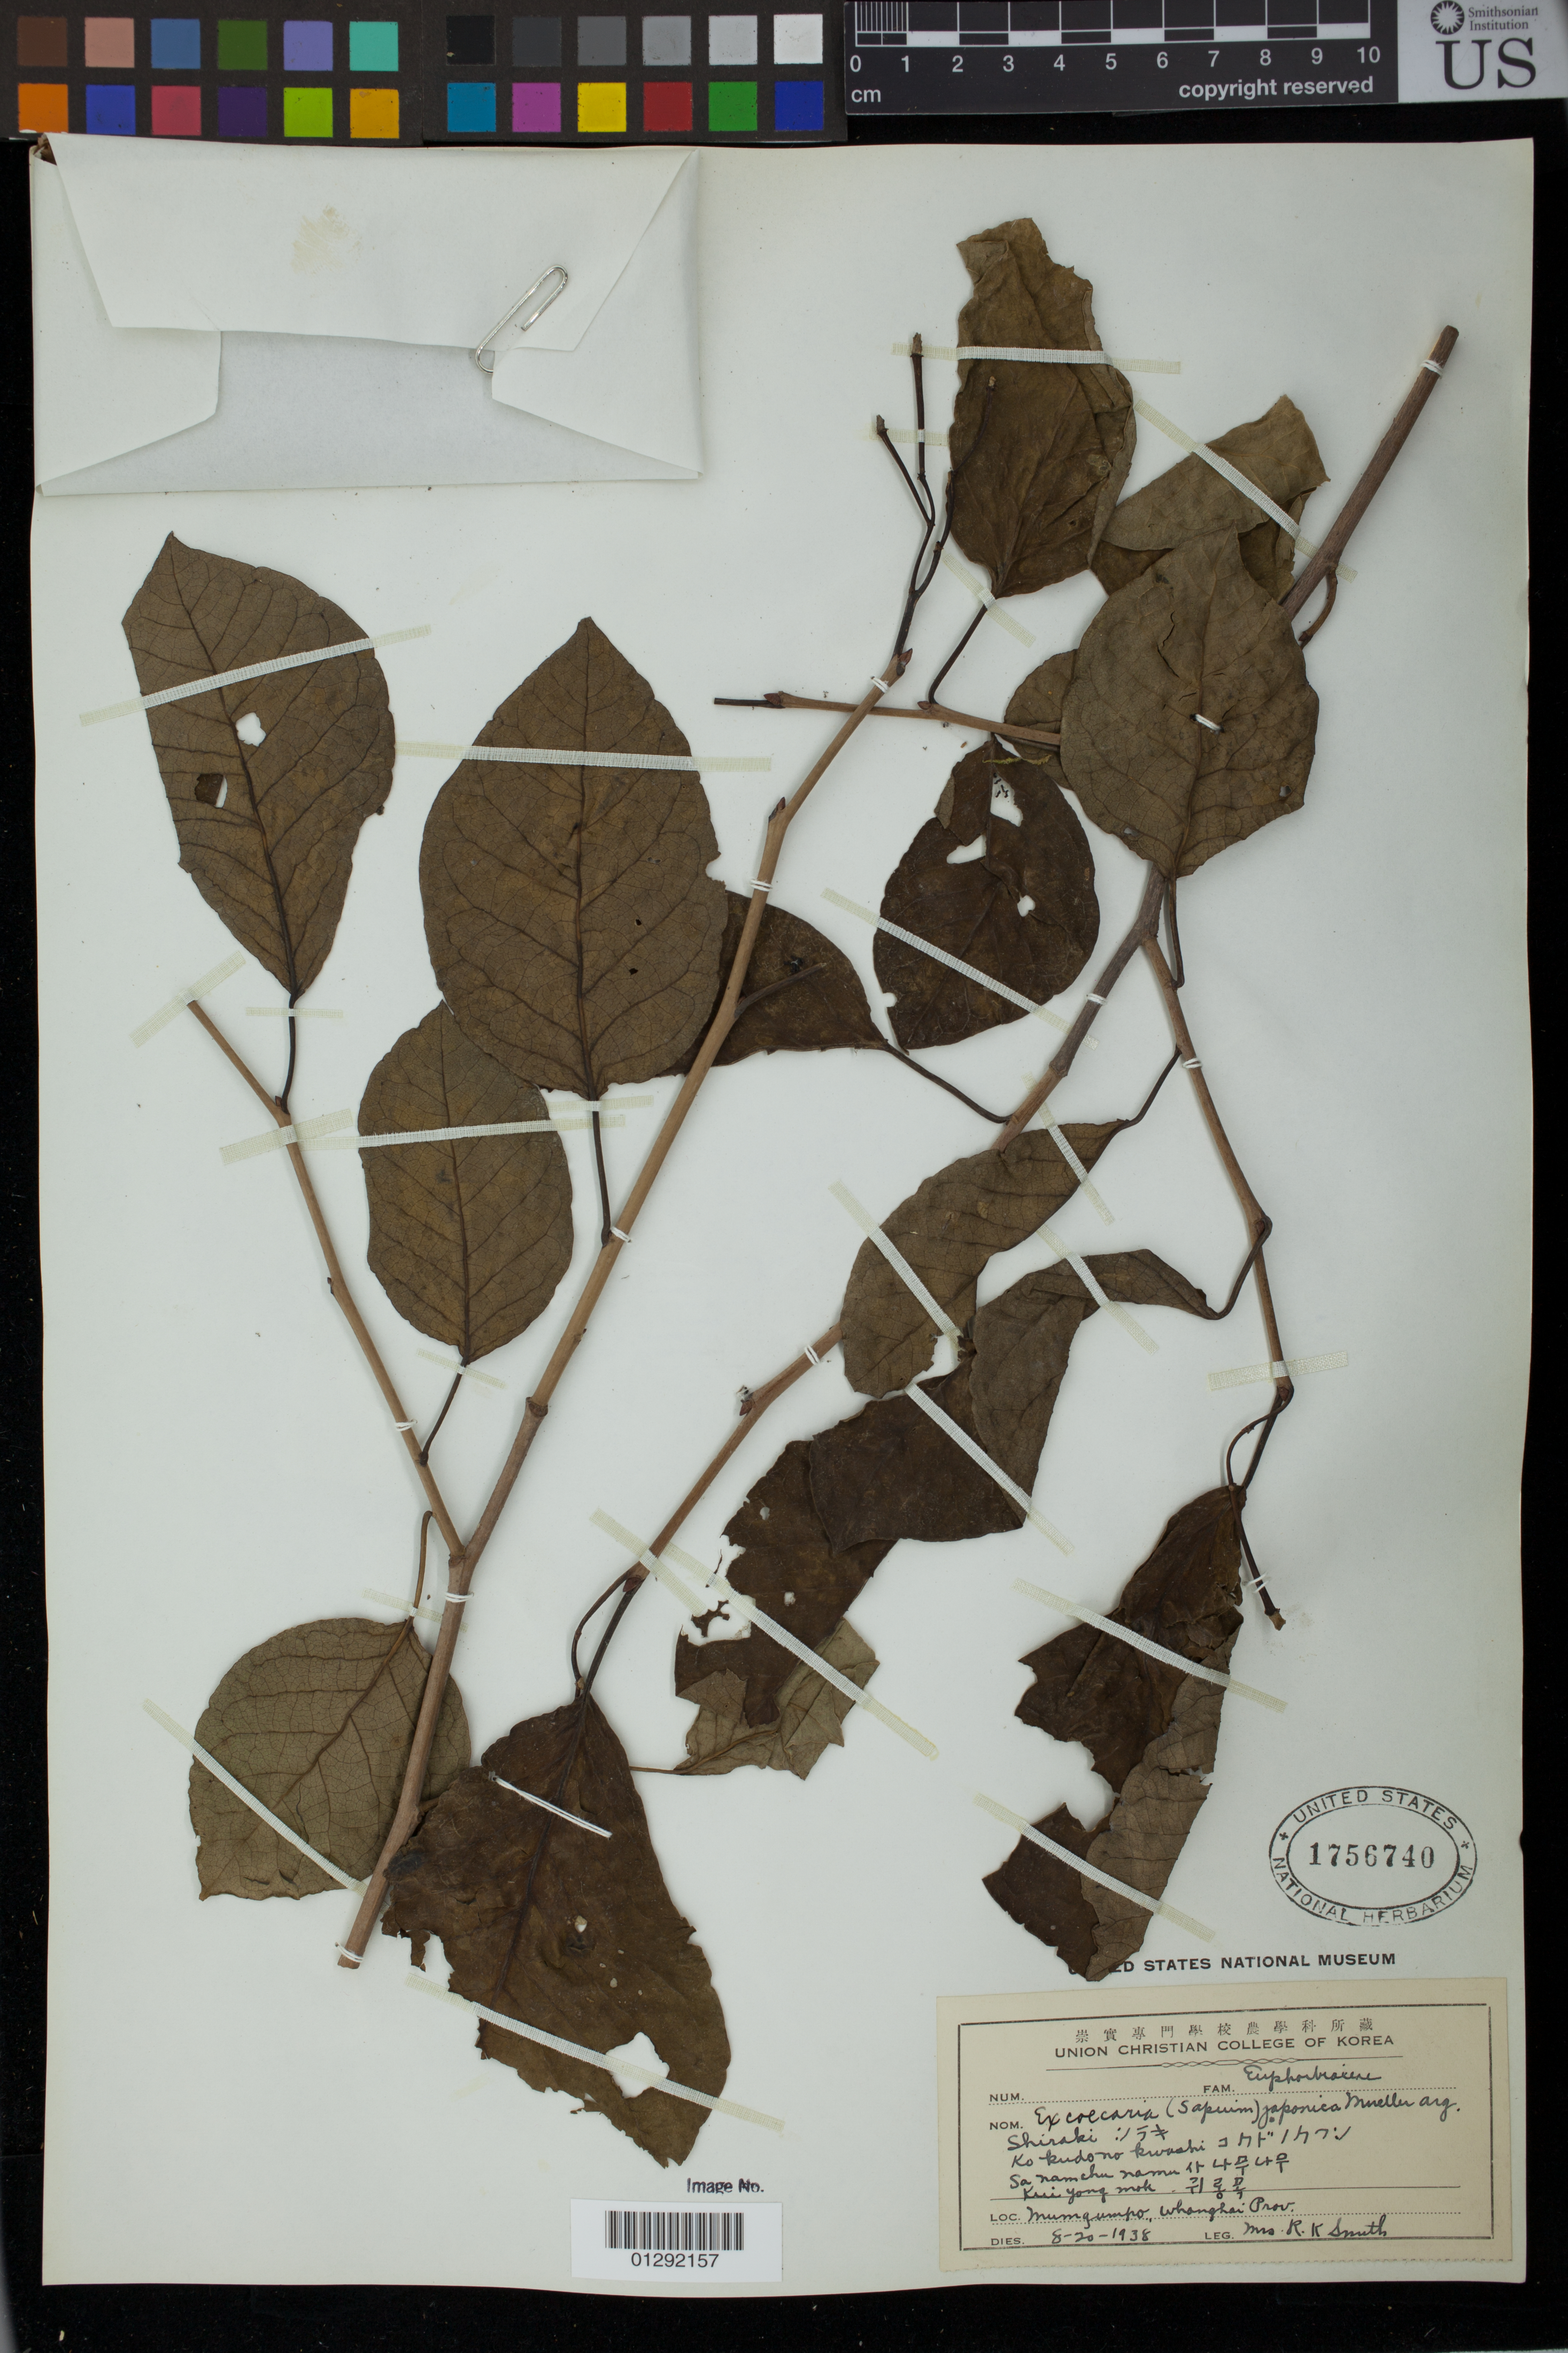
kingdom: Plantae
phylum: Tracheophyta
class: Magnoliopsida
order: Malpighiales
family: Euphorbiaceae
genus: Excoecaria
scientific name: Excoecaria japonica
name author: (Siebold & Zucc.) Müll. Arg.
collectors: R. Smith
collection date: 1938-08-20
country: North Korea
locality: Mumgumpo, Whanghai [Hwanghae] Prov.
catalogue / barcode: US 1756740